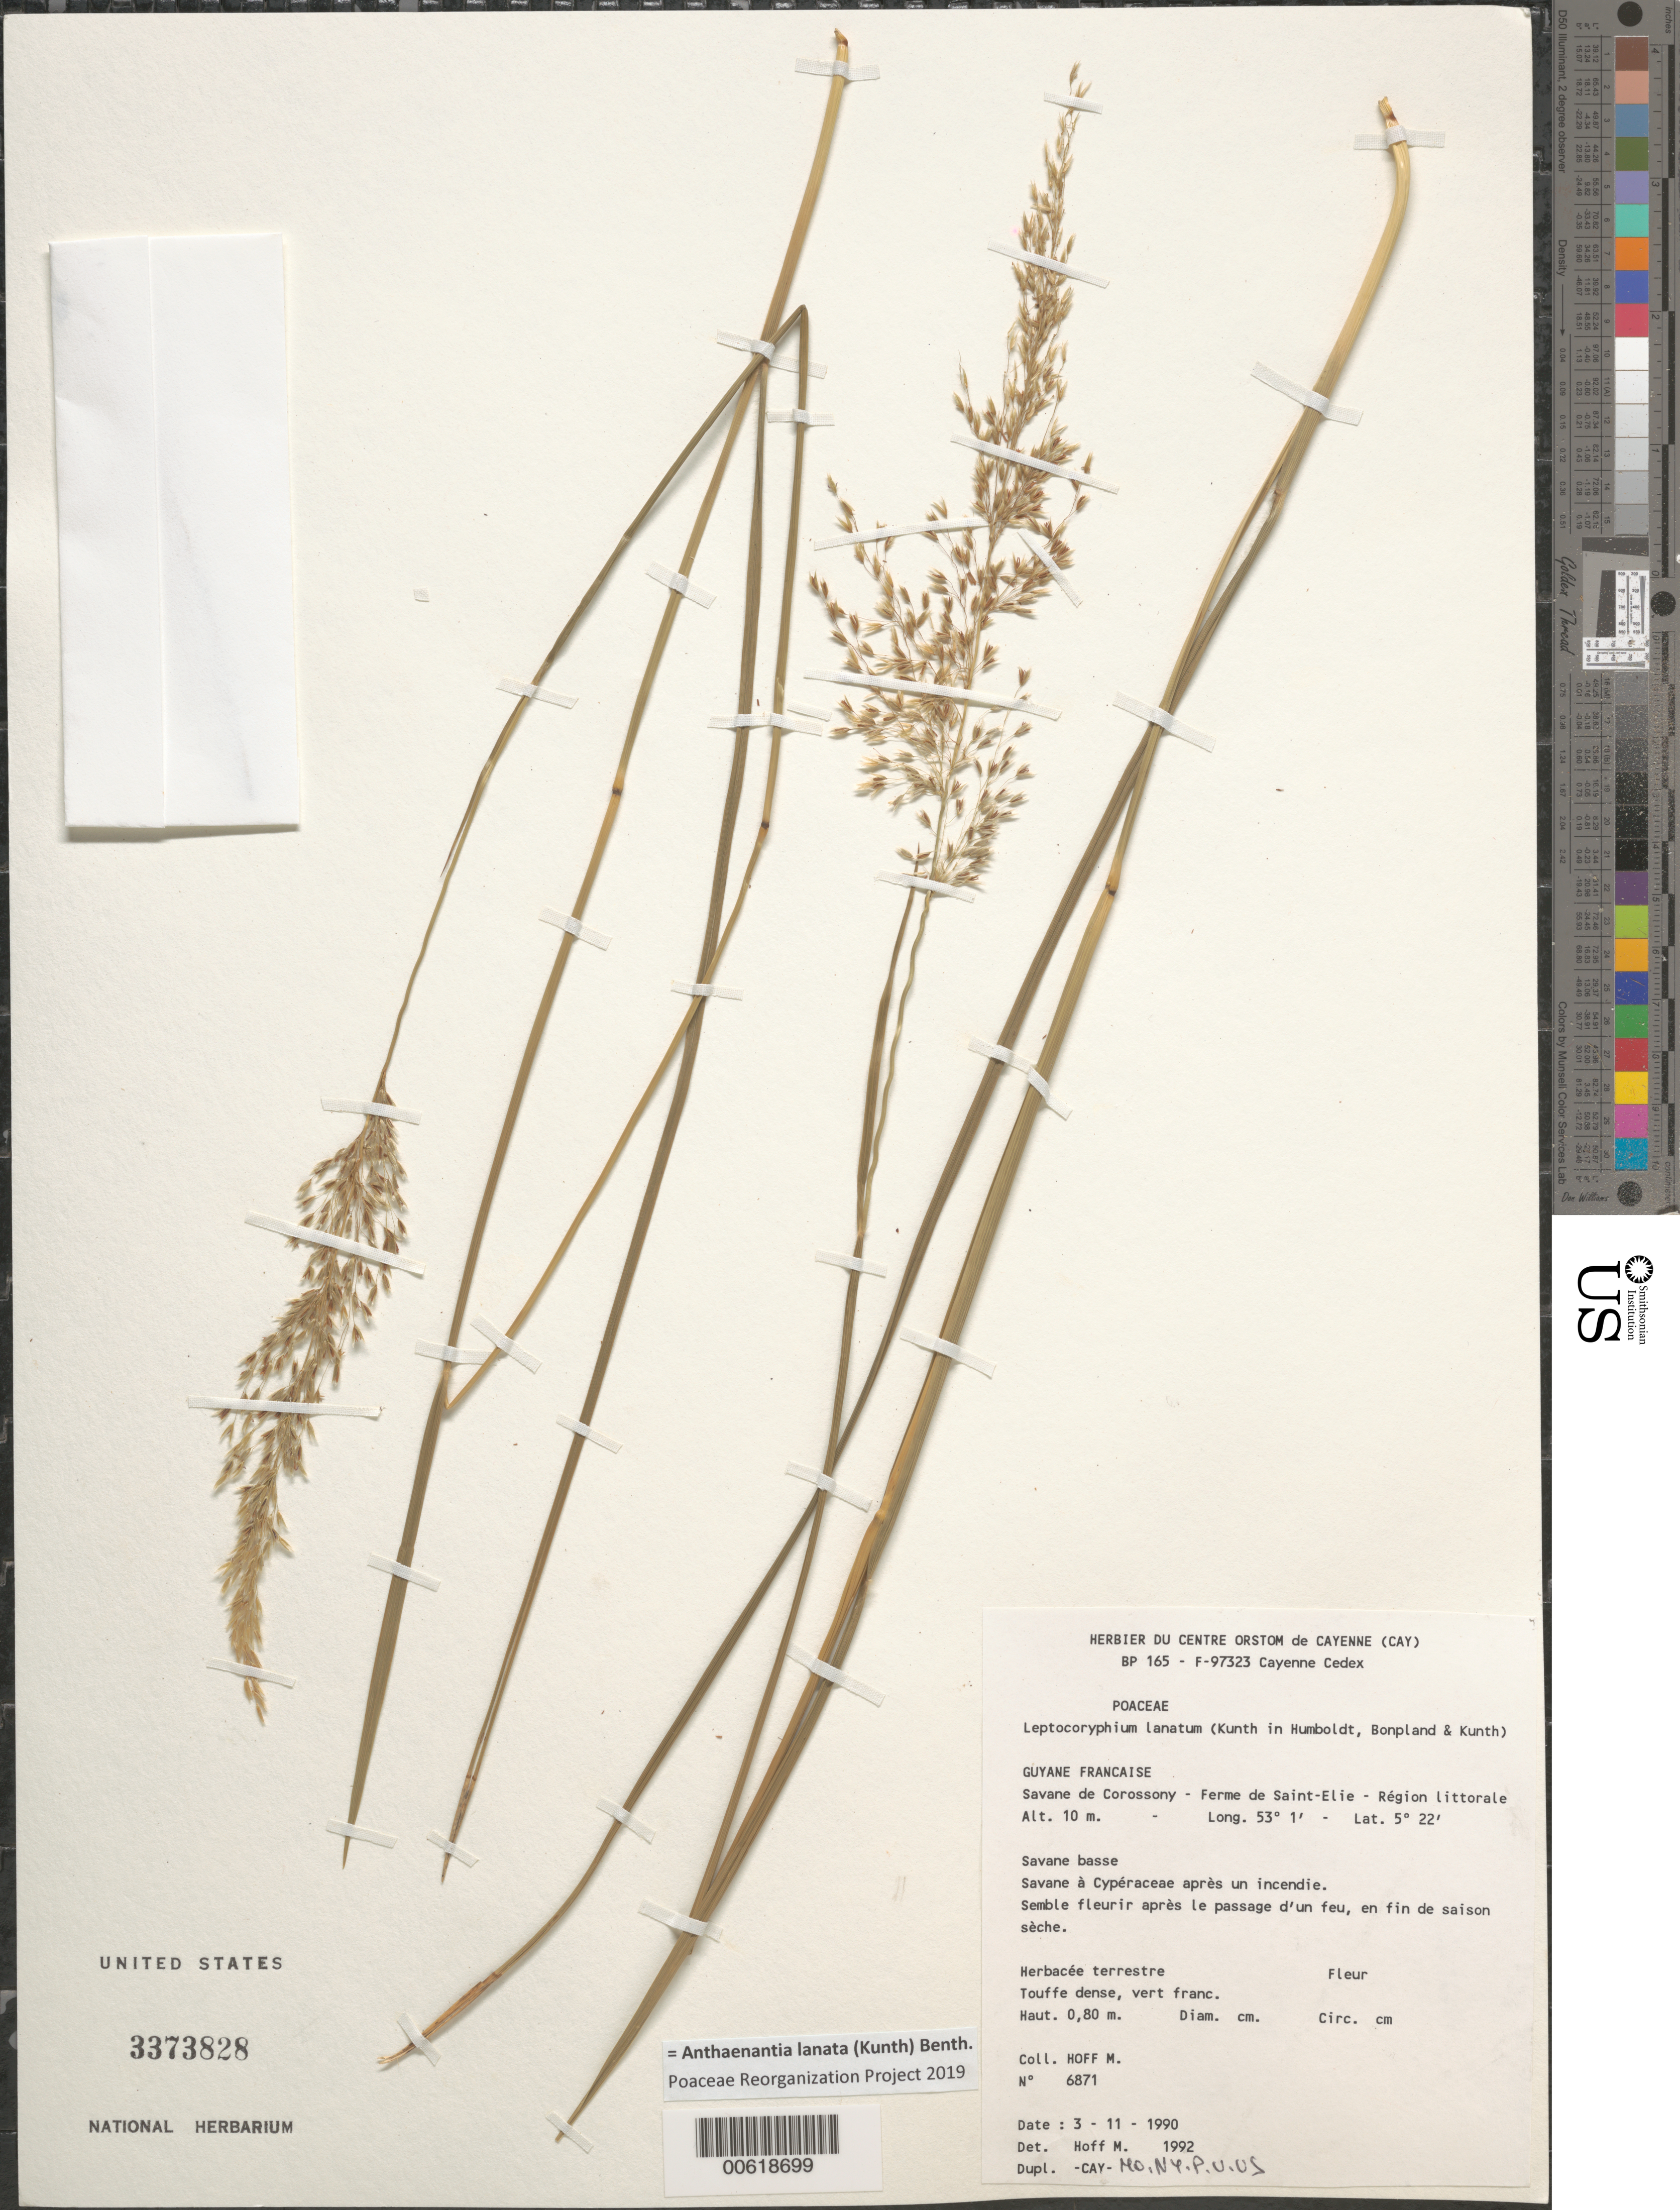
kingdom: Plantae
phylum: Tracheophyta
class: Liliopsida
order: Poales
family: Poaceae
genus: Leptocoryphium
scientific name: Leptocoryphium lanatum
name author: (Kunth) Nees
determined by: Hoff, M.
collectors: M. Hoff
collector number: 6871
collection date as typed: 3-Nov-90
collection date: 1990-11-03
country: French Guiana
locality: Savane de Corossony, Ferme de Saint-Élie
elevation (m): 10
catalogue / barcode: US 3373828